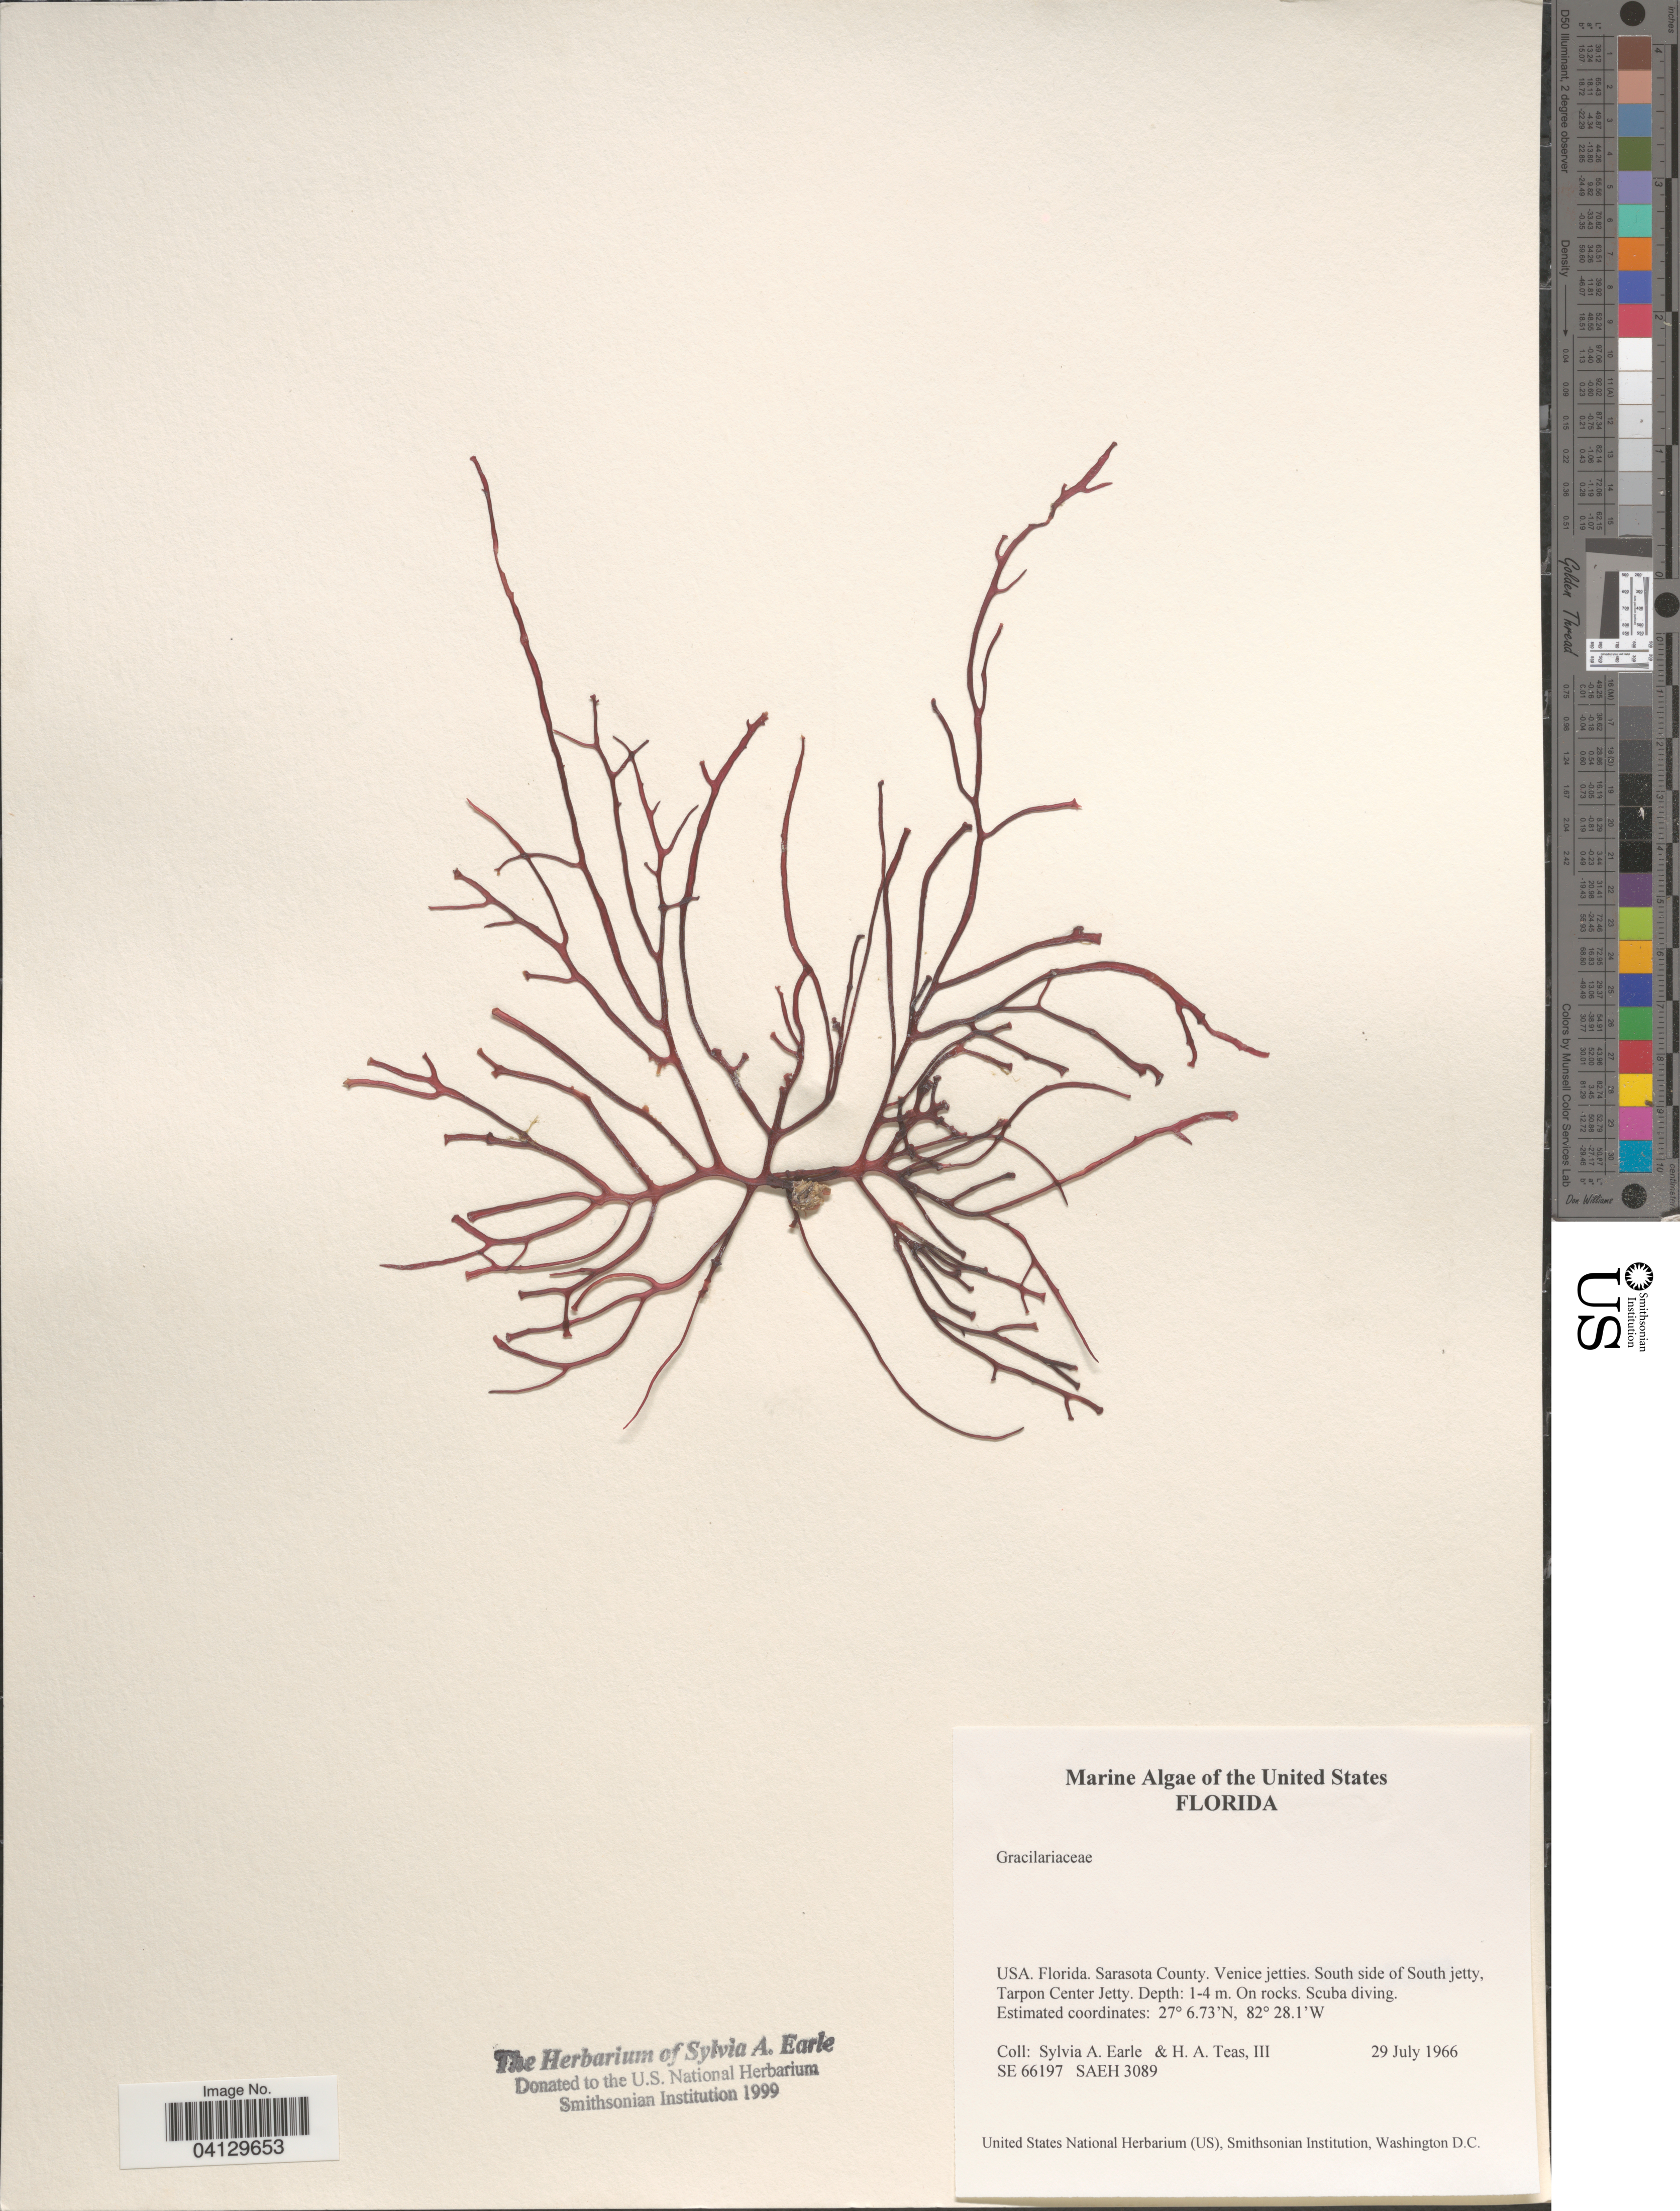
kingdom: Plantae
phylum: Rhodophyta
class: Florideophyceae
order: Corallinales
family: Corallinaceae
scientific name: Crustose Coralline Algae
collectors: S. A. Earle & H. Teas III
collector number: SE66197/SAEH3089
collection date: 1966-07-29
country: United States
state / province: Florida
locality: Sarasota County. Venice jetties. South side of South jetty, Tarpon Center Jetty.